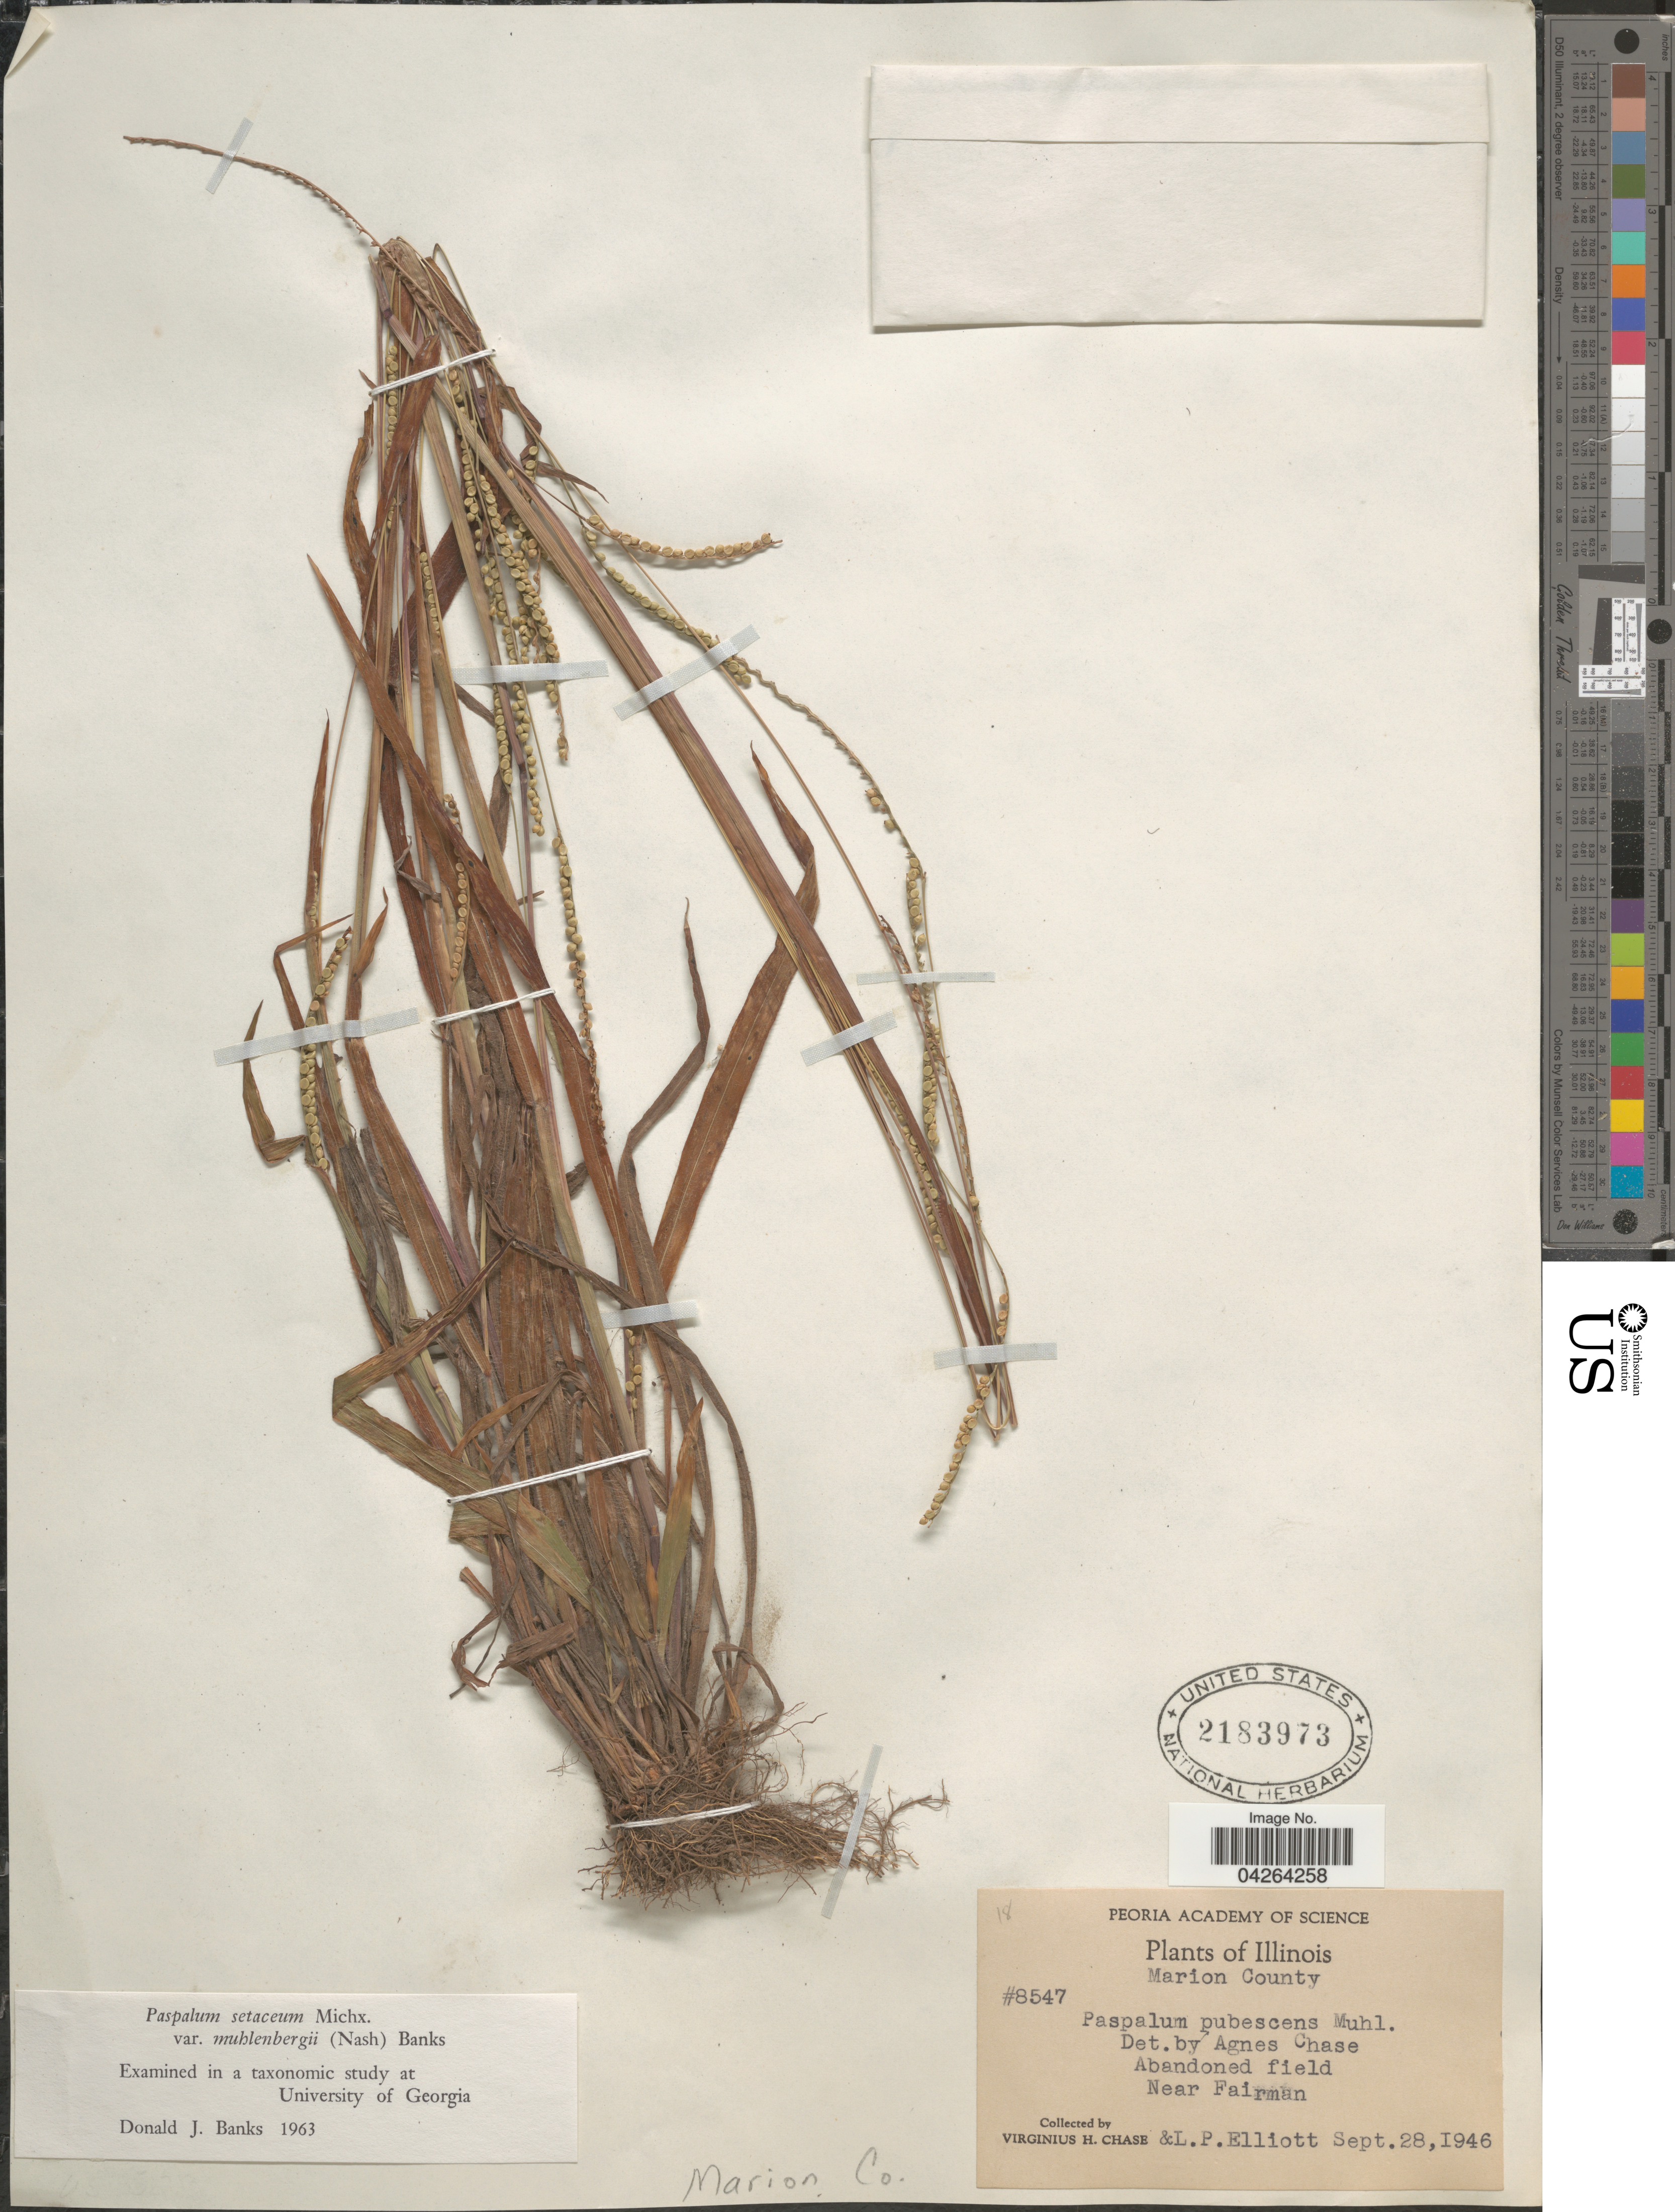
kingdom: Plantae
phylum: Tracheophyta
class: Liliopsida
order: Poales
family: Poaceae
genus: Paspalum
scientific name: Paspalum setaceum var. muhlenbergii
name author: (Nash) D.J. Banks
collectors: V. H. Chase & L. Elliott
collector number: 8547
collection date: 1946-09-28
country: United States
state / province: Illinois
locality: Marion County. Abandoned field. Near Fairman.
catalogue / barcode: US 2183973